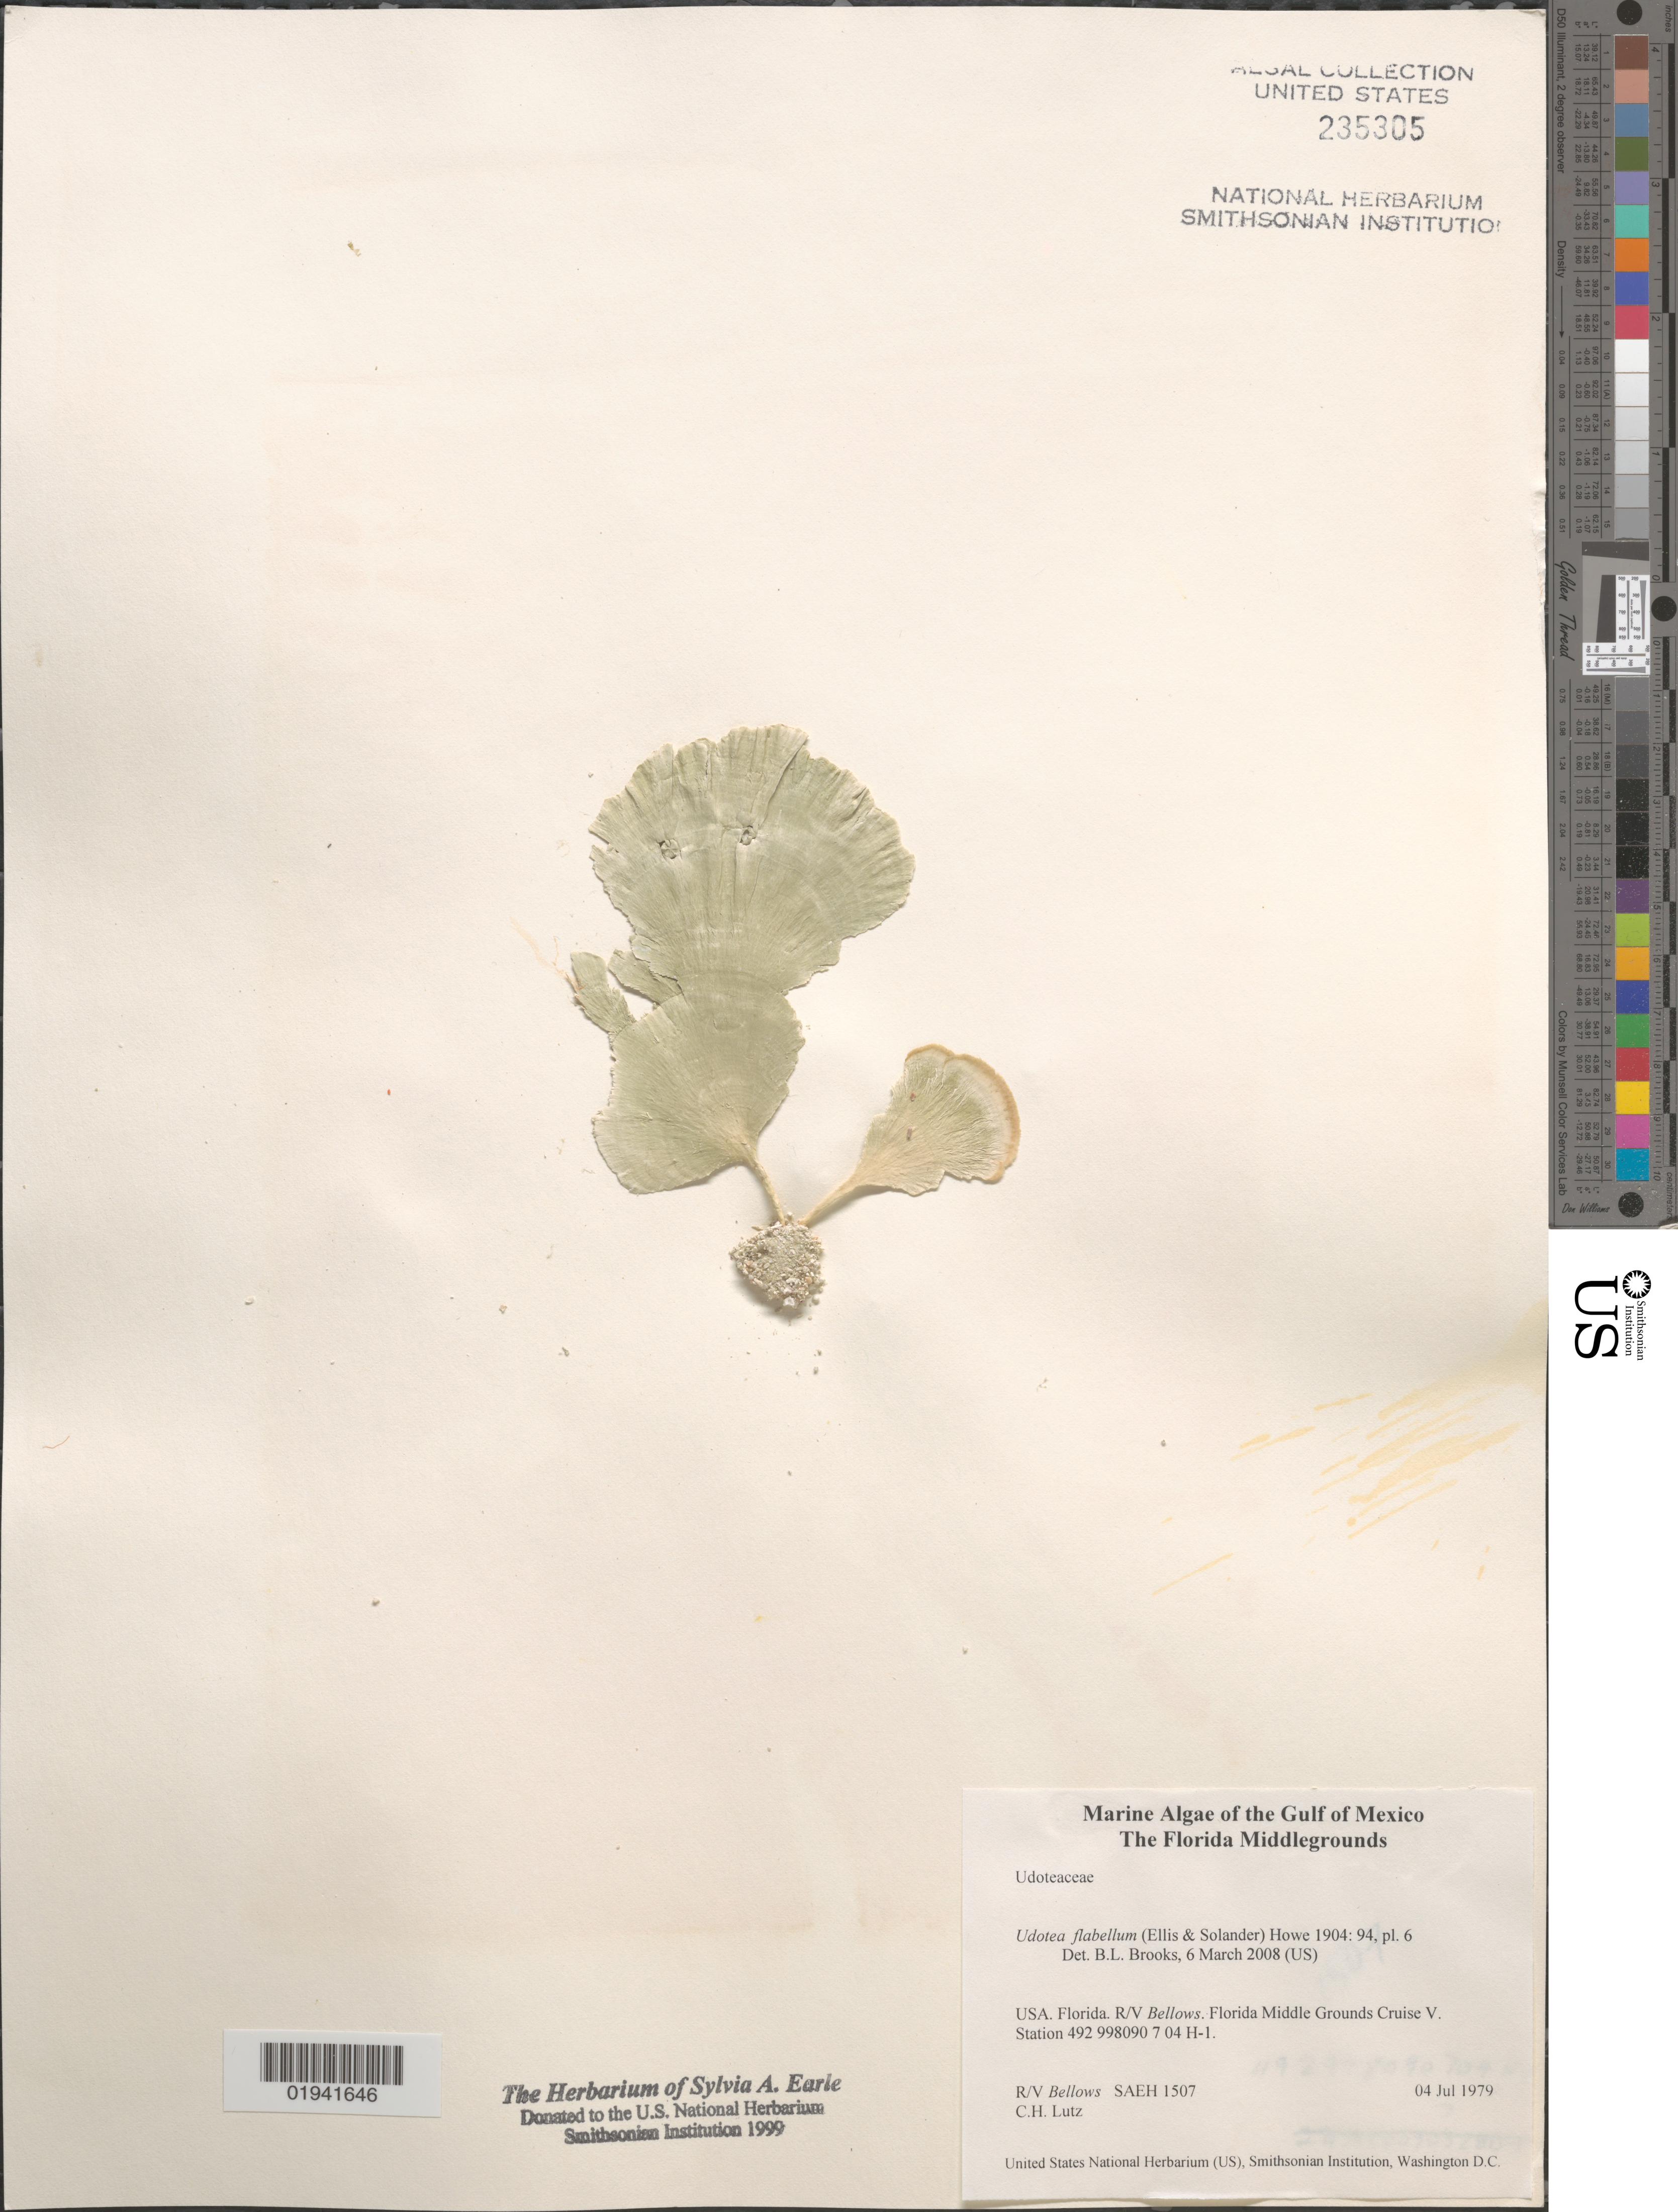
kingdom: Plantae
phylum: Chlorophyta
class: Ulvophyceae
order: Bryopsidales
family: Udoteaceae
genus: Udotea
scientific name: Udotea flabellum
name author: (J. Ellis & Sol.) M. Howe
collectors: C. Lutz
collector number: SAEH1507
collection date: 1979-07-04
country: United States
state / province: Florida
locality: The Gulf of Mexico. The Florida Middlegrounds. R/V Bellows. Florida Middle Grounds Cruise V. Station 492 998090 7 04 H-1.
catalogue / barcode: US 235305